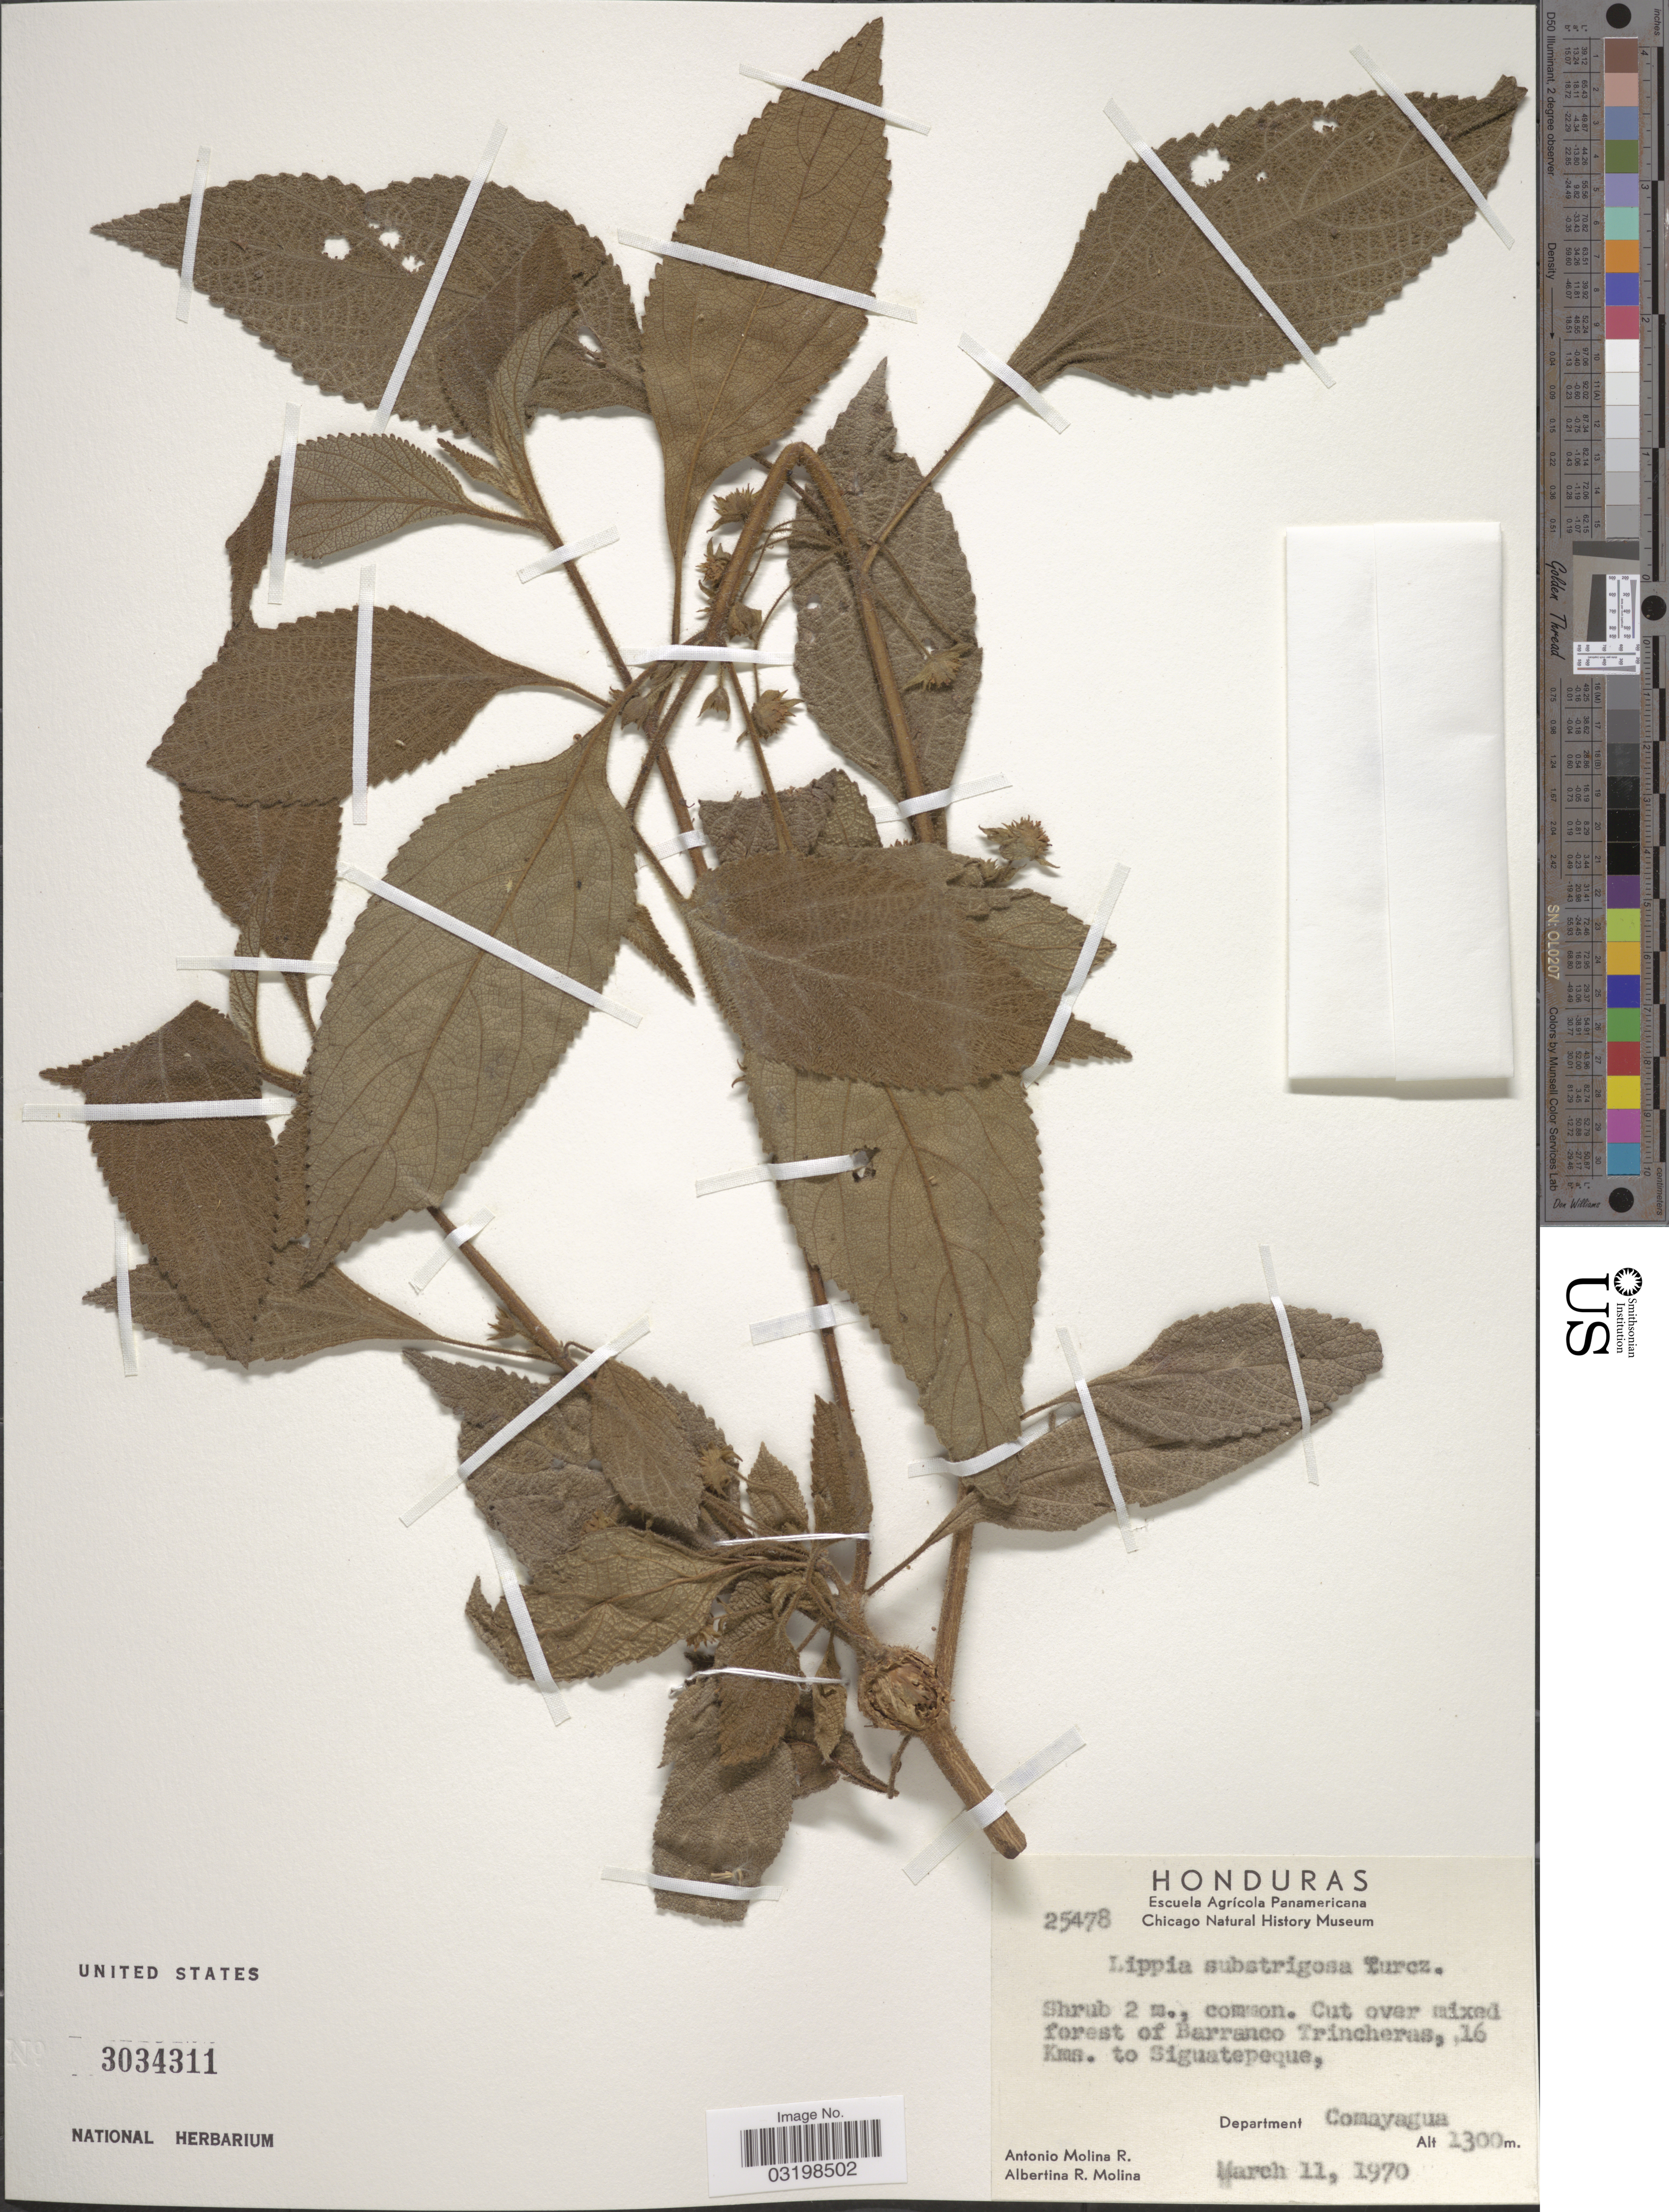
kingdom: Plantae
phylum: Tracheophyta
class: Magnoliopsida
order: Lamiales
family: Verbenaceae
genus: Lippia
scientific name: Lippia umbellata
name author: Cav.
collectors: A. Molina R. & A. R. Molina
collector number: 25478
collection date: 1970-03-11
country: Honduras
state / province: Comayagua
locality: Cut over mixed forest of Barranco Trincheras, 16 Kms. to Siguatepeque, Department Comayagua.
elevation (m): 1300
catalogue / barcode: US 3034311